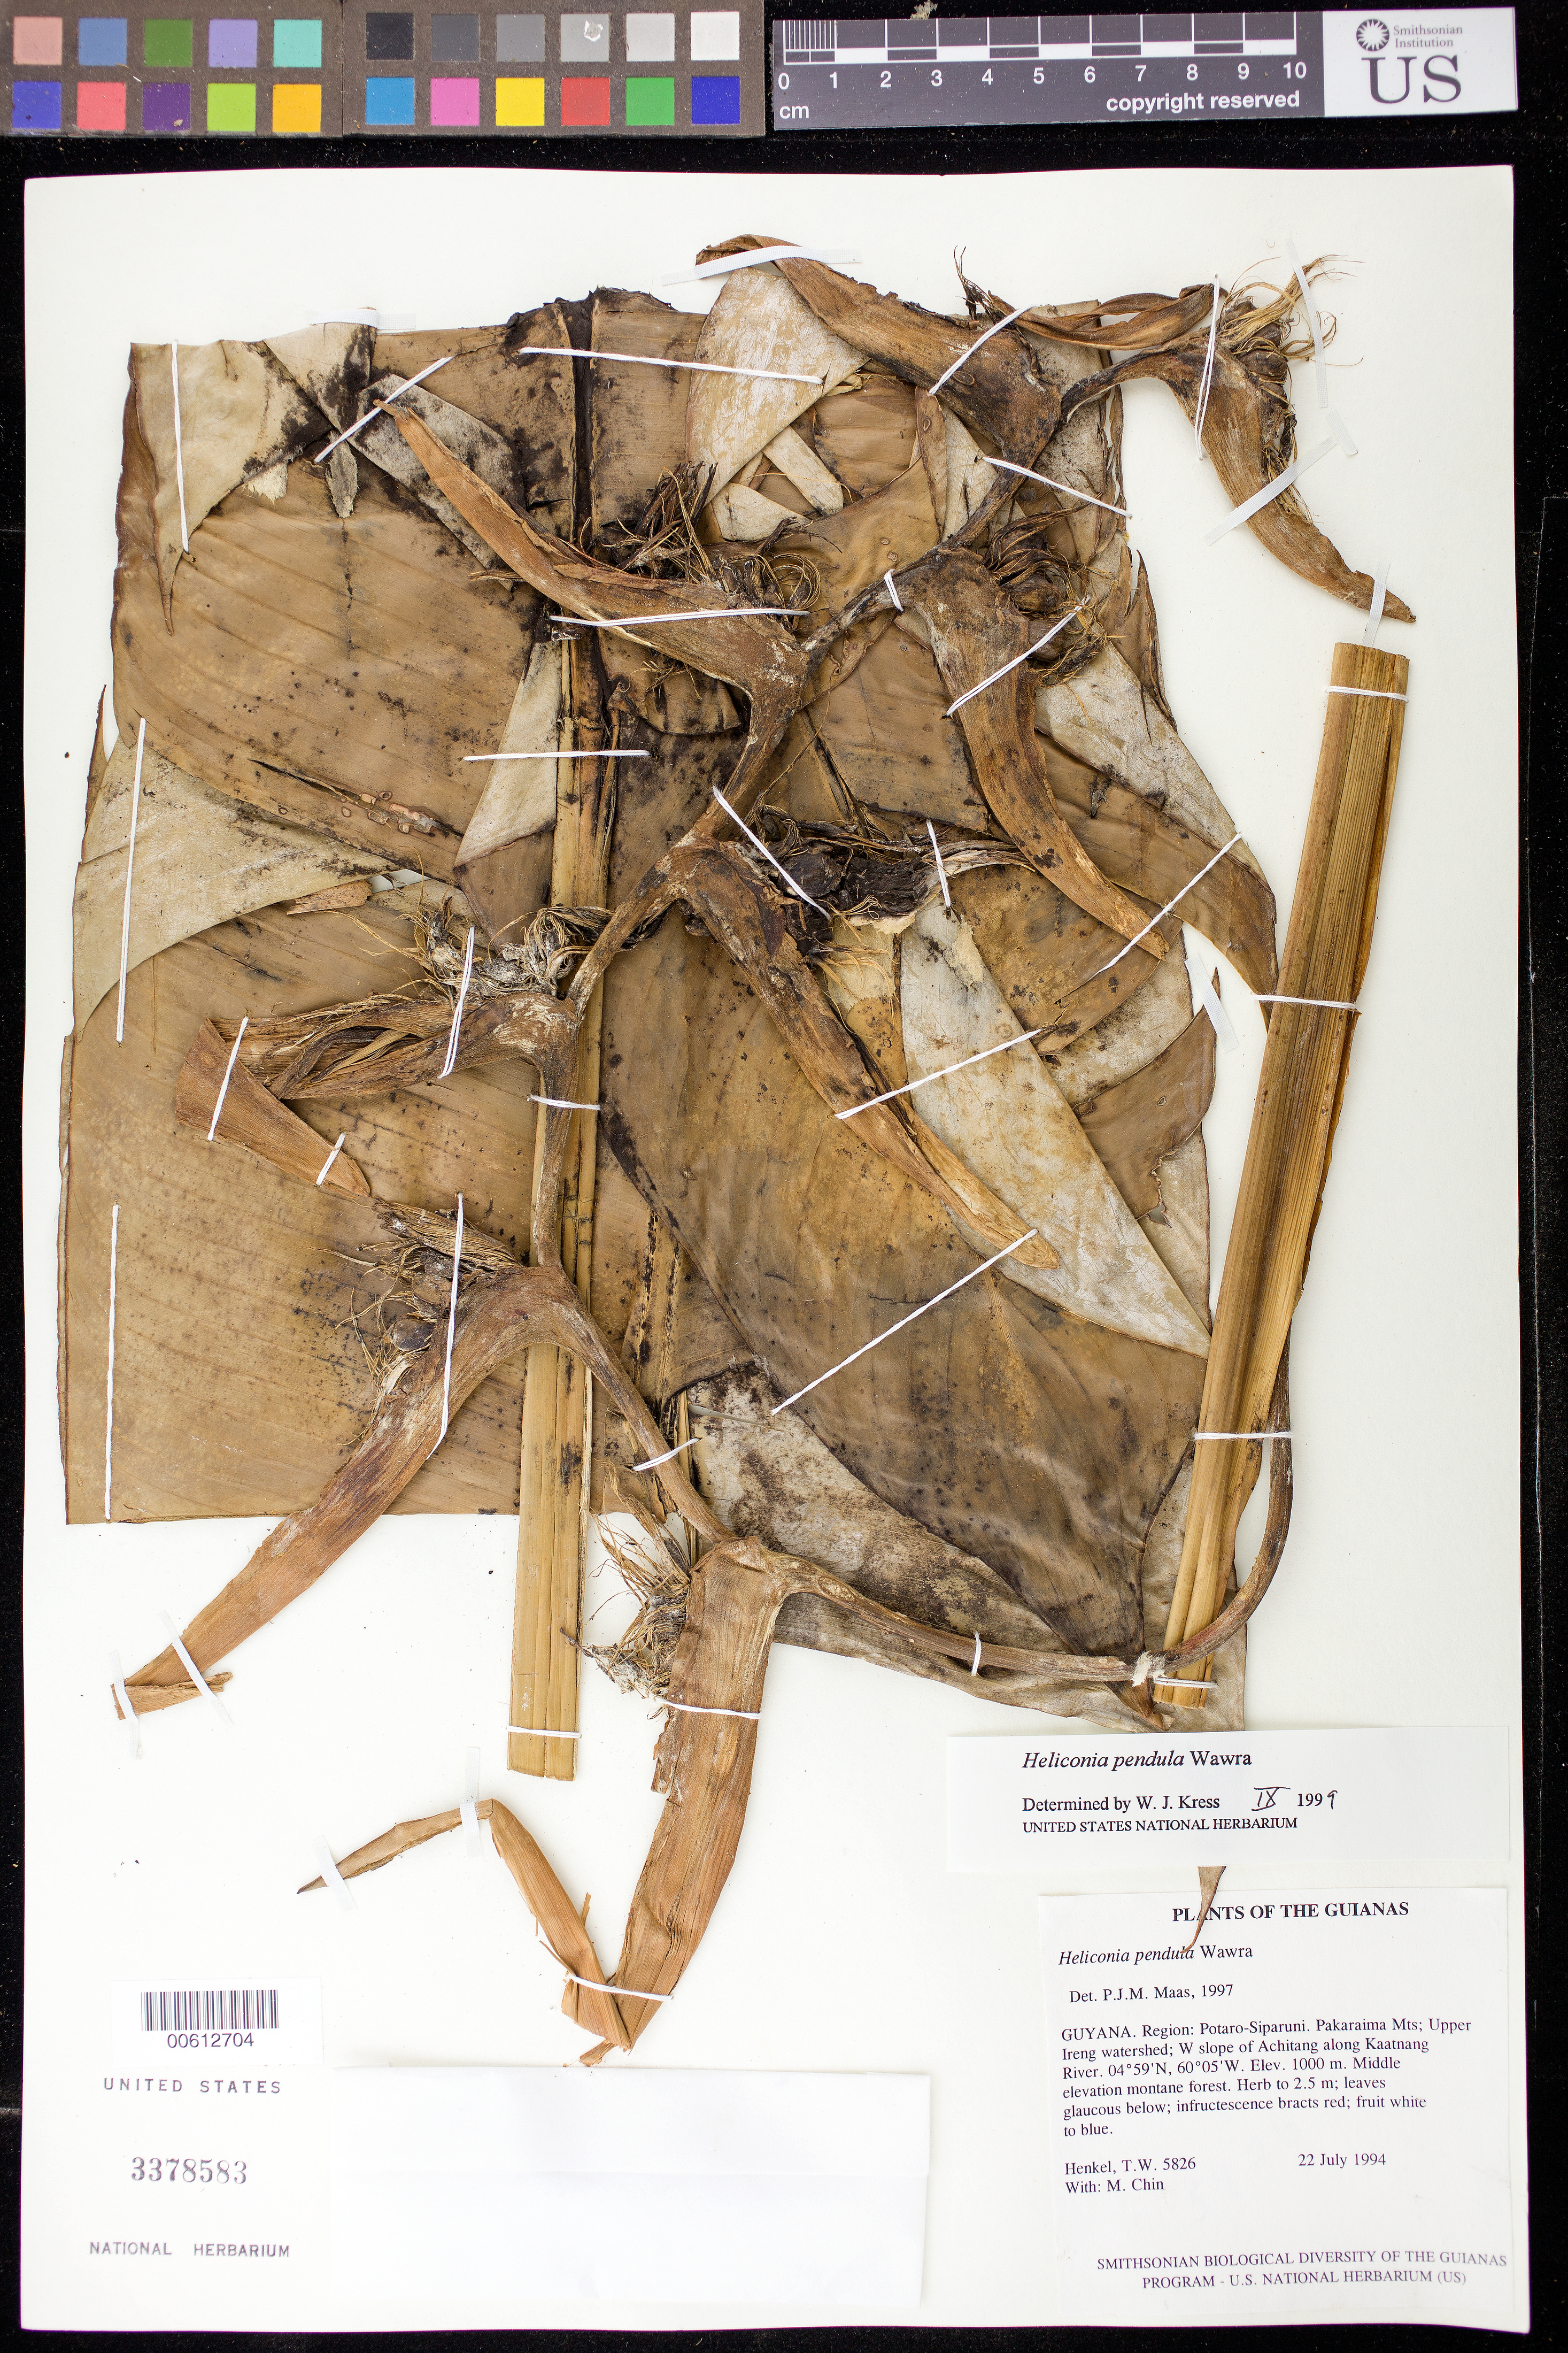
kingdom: Plantae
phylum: Tracheophyta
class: Liliopsida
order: Zingiberales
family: Heliconiaceae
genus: Heliconia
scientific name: Heliconia pendula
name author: Wawra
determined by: Maas, Paul J. M.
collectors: T. Henkel & M. Chin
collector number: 5826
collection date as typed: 22 July 1994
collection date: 1994-07-22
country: Guyana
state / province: Potaro-Siparuni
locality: Pakaraima Mts; Upper Ireng watershed; W slope of Achitang along Kaatnang River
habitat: Middle elevation montane forest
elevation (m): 1000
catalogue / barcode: US 3378583